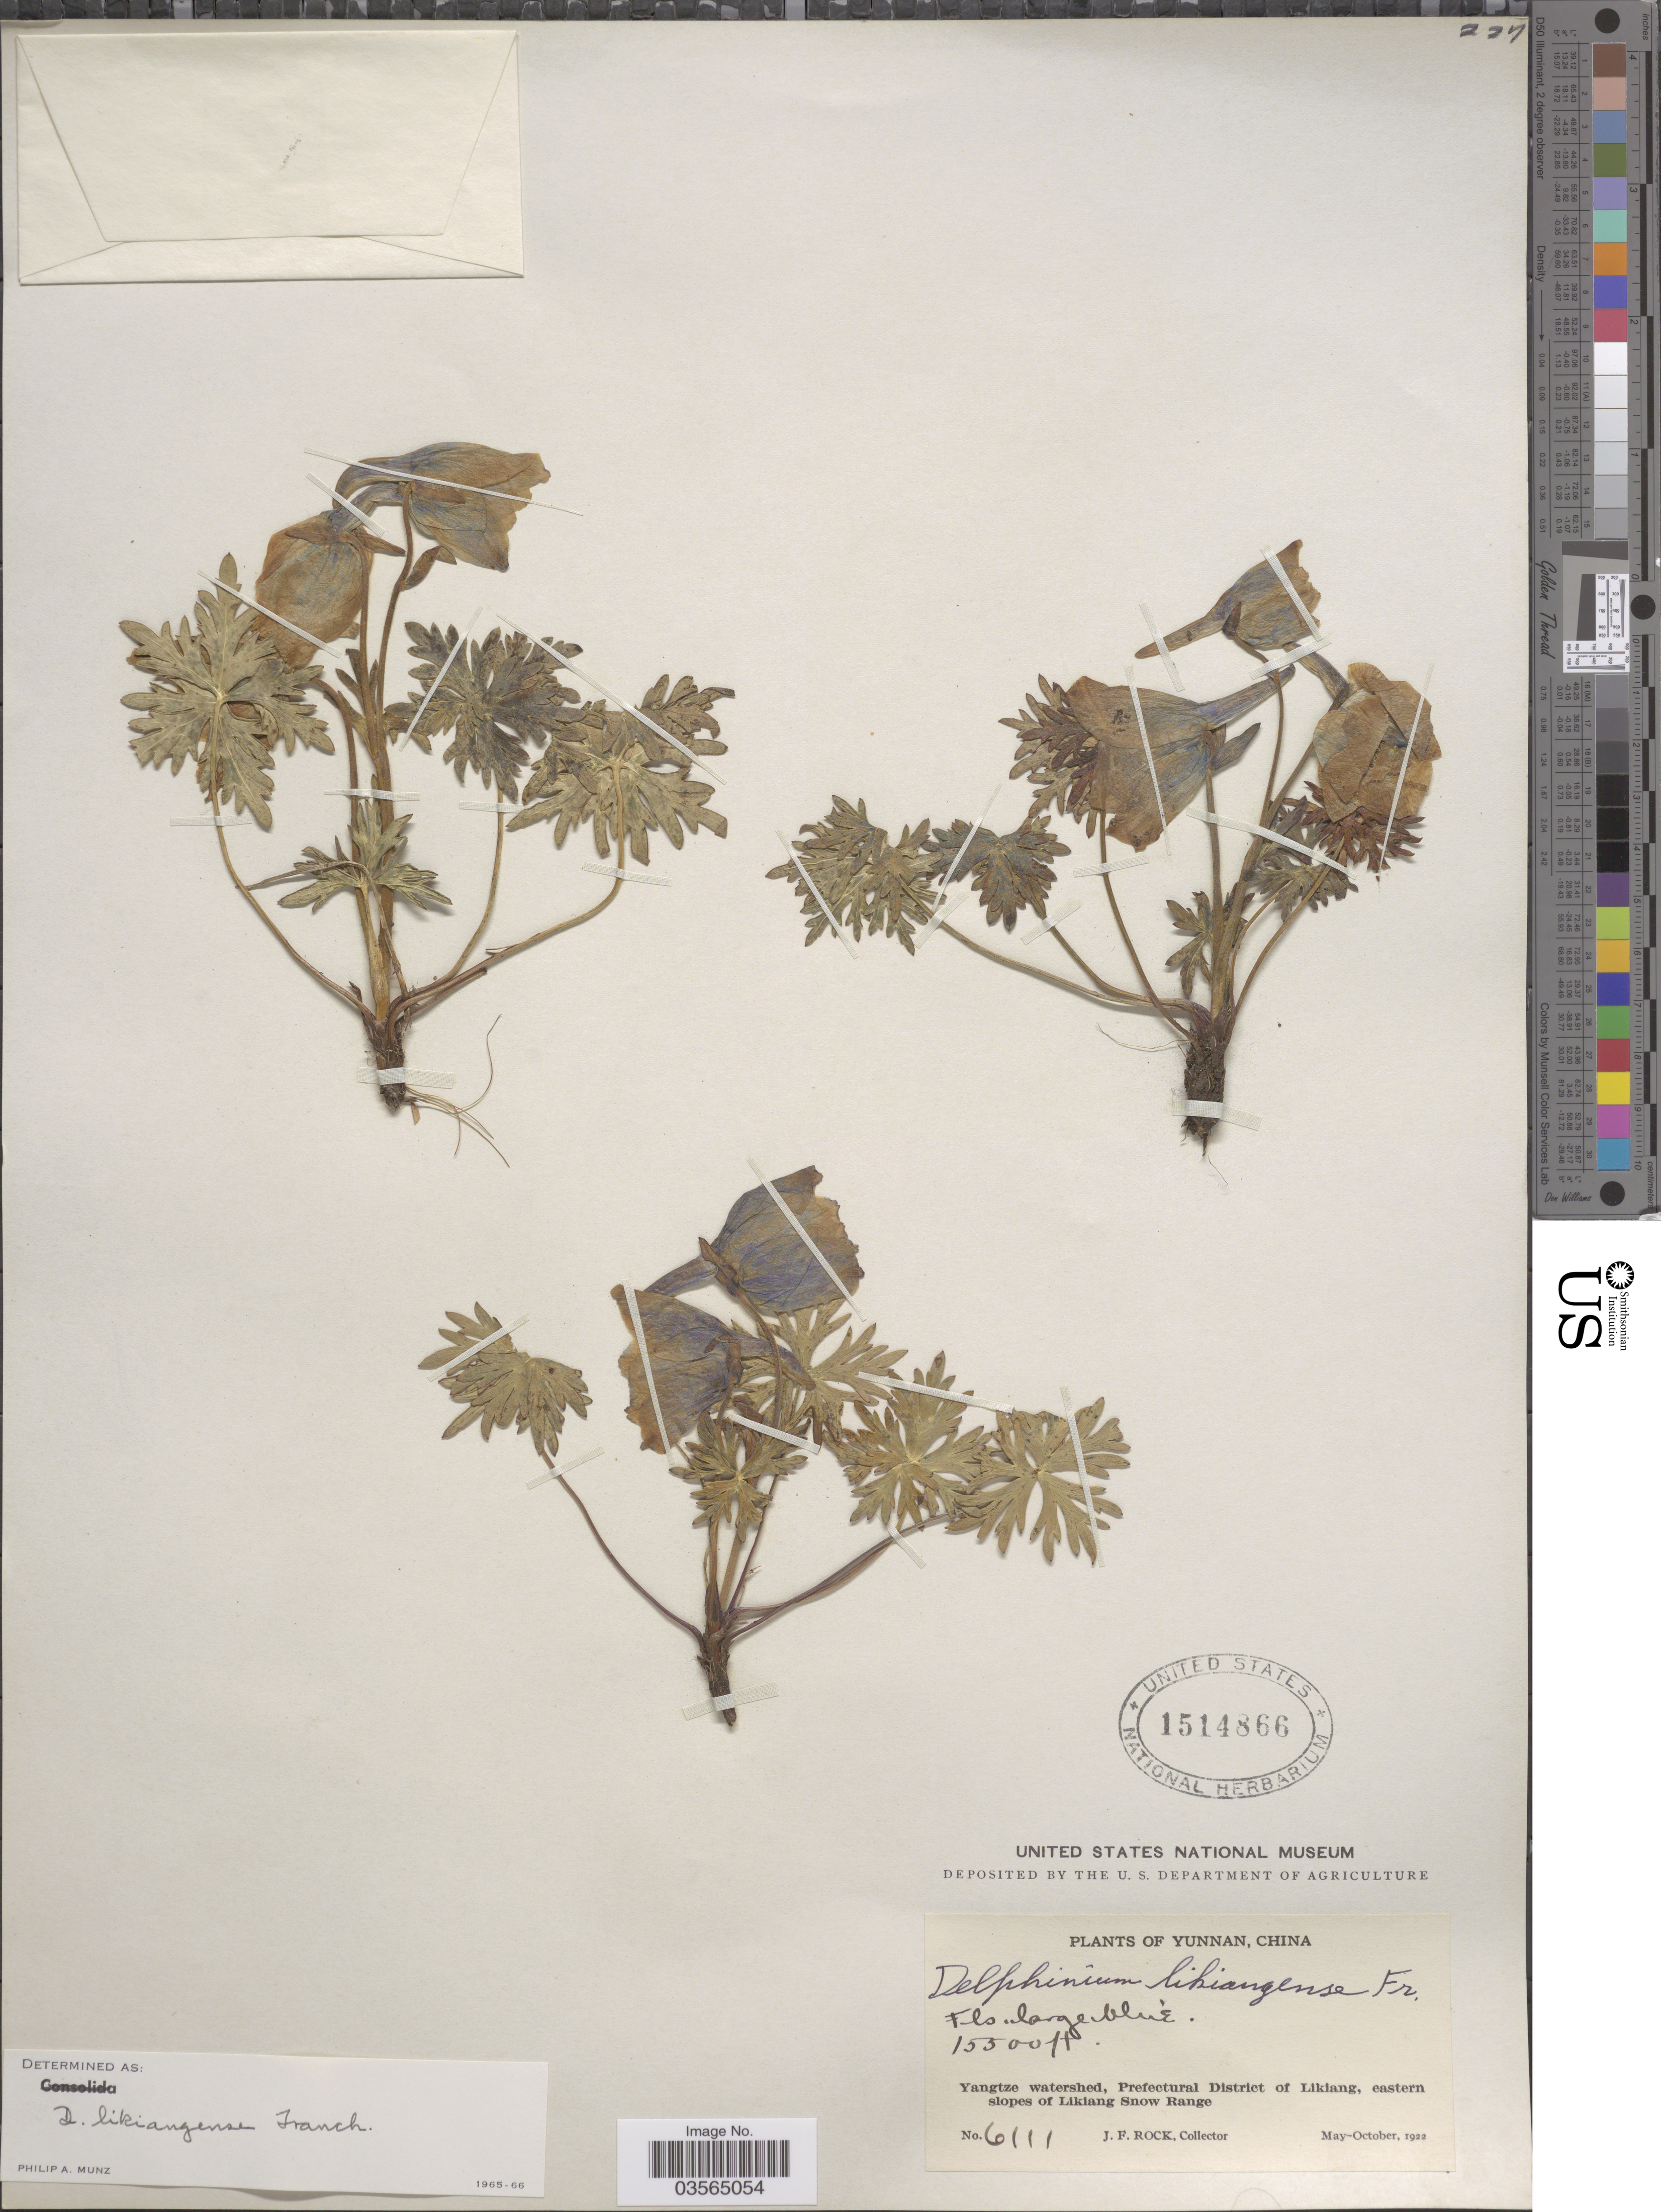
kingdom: Plantae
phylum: Tracheophyta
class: Magnoliopsida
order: Ranunculales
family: Ranunculaceae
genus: Delphinium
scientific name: Delphinium likiangense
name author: Franch.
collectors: J. Rock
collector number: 6111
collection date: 1922-05/1922-10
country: China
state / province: Yunnan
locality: Yangtze watershed, Prefectural District of Likiang, eastern slopes of Likiang Snow Range.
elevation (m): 4724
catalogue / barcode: US 1514866